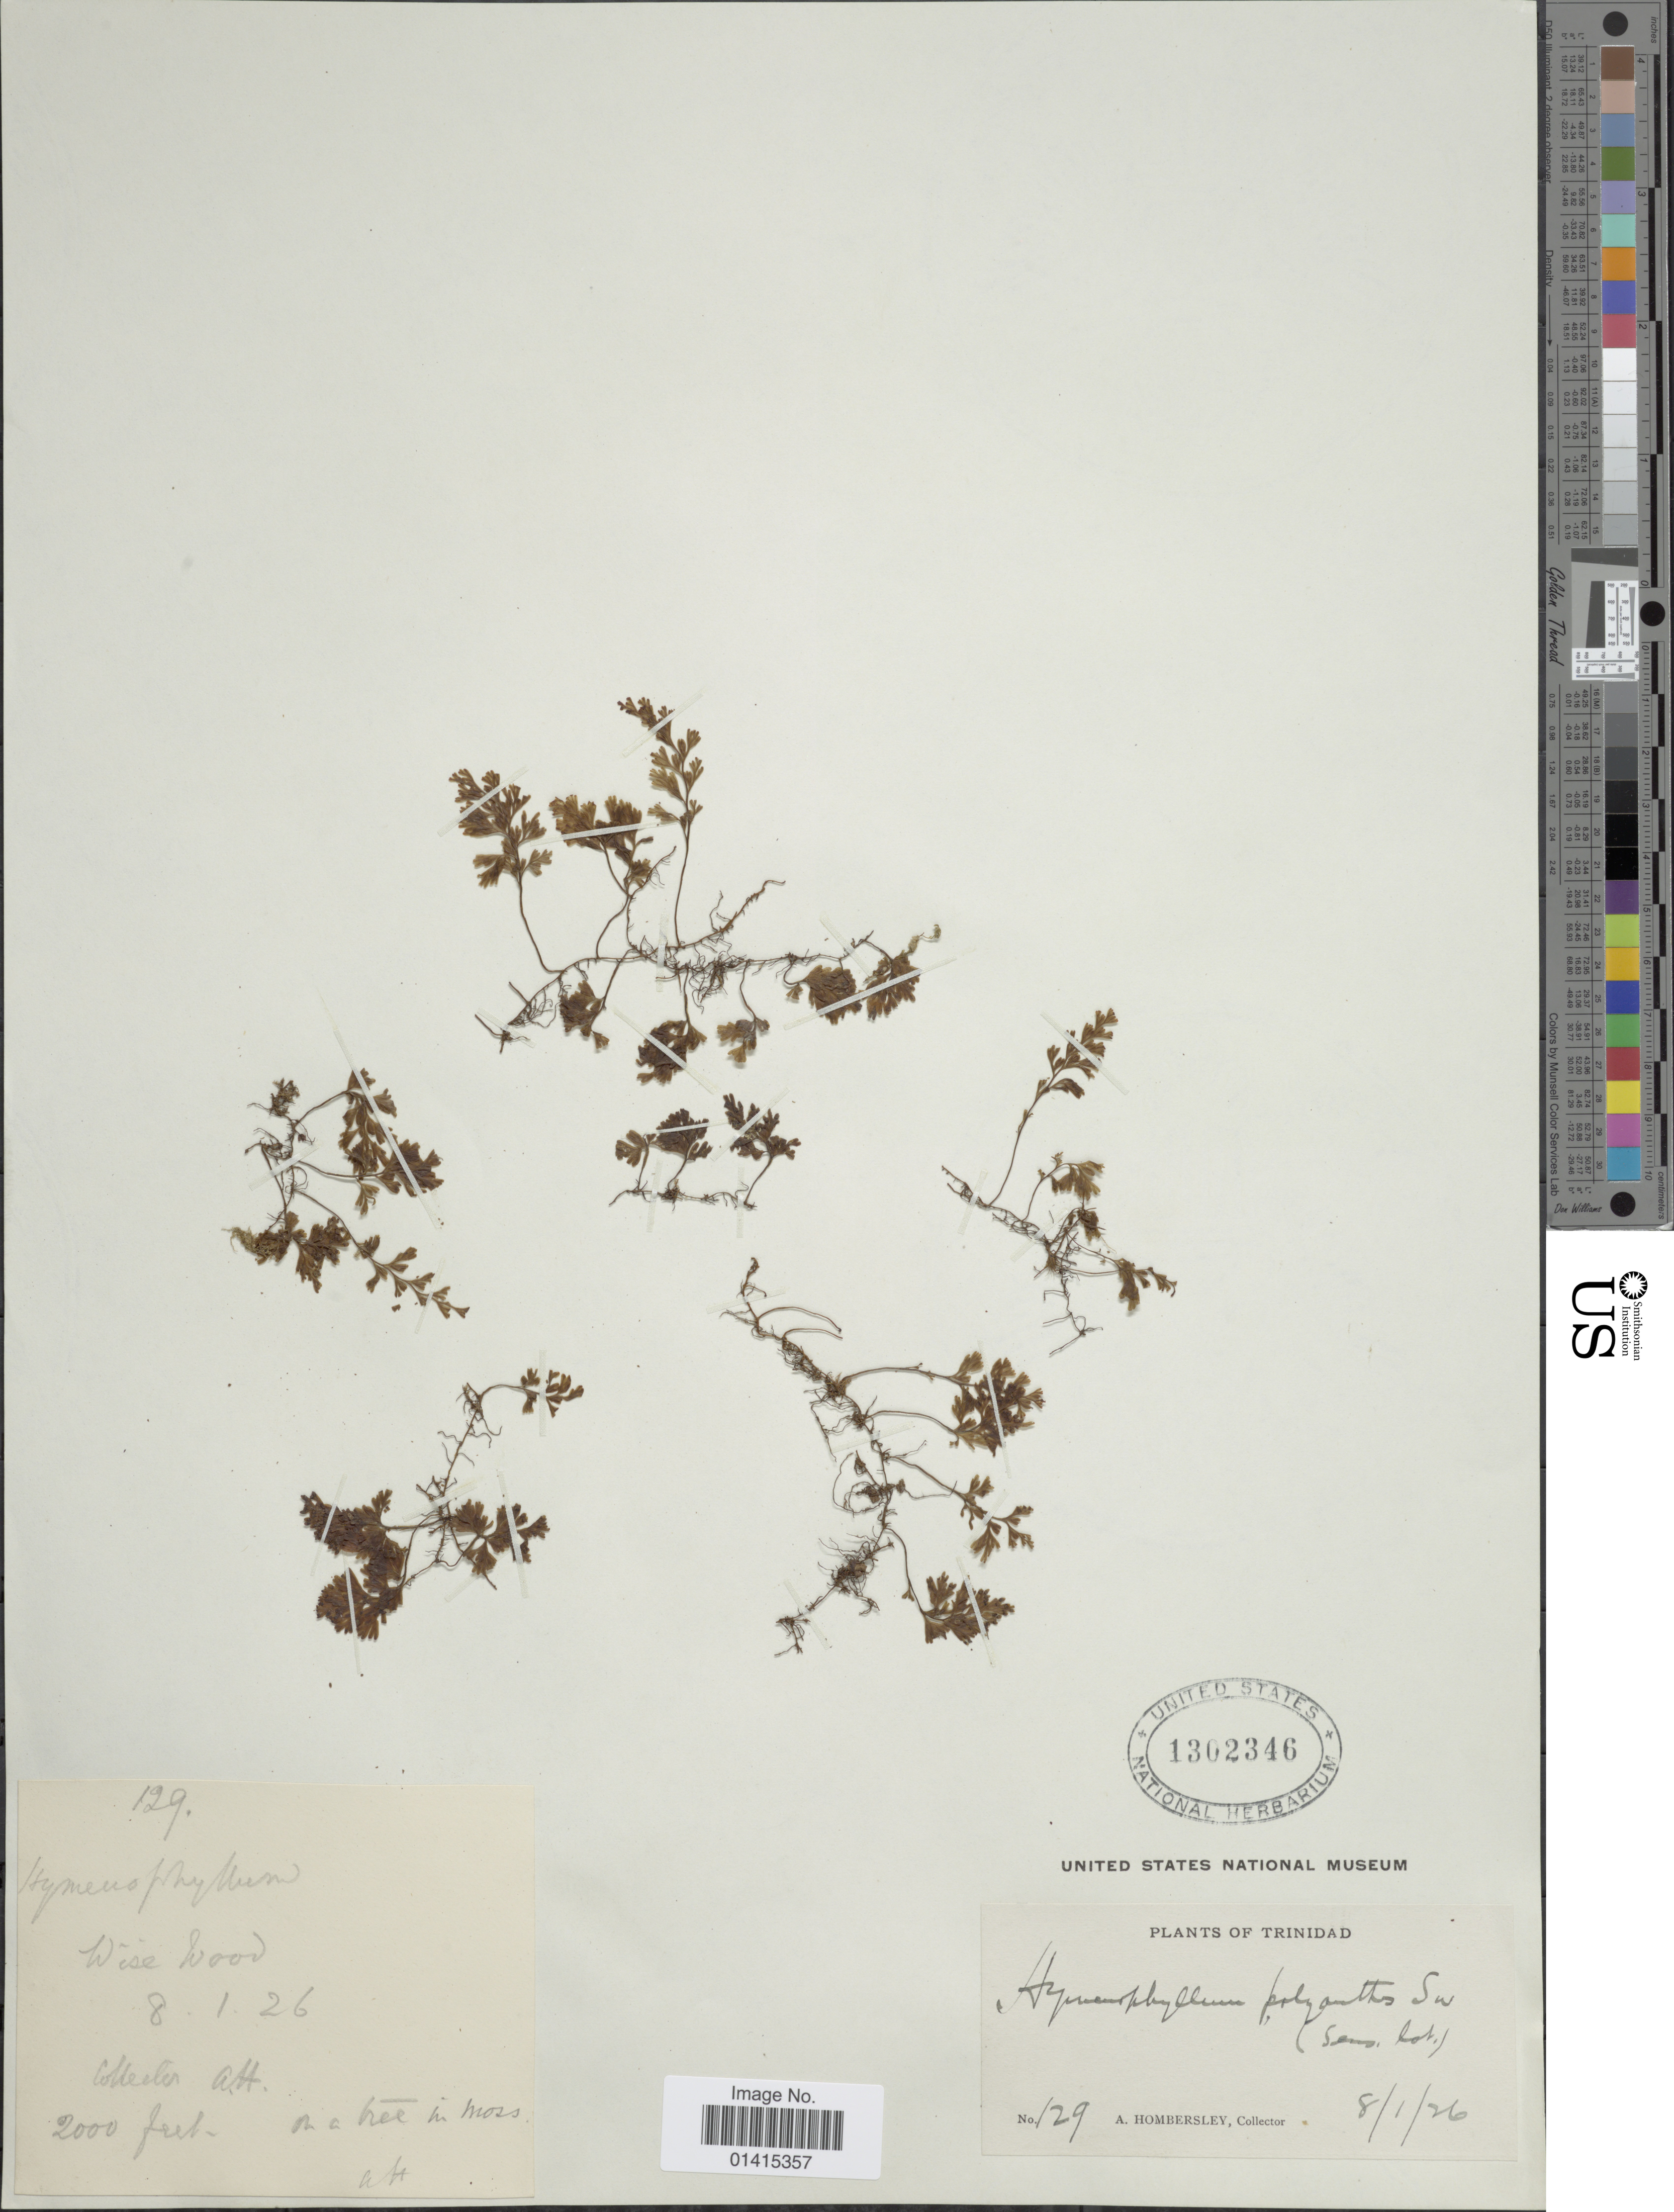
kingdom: Plantae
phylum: Tracheophyta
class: Polypodiopsida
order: Hymenophyllales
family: Hymenophyllaceae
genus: Hymenophyllum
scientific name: Hymenophyllum polyanthos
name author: (Sw.) Sw.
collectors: A. Hombersley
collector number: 129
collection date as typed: Transcribed d/m/y: 8/1/26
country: Trinidad and Tobago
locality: Trinidad, Wise wood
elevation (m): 610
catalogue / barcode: US 1302346